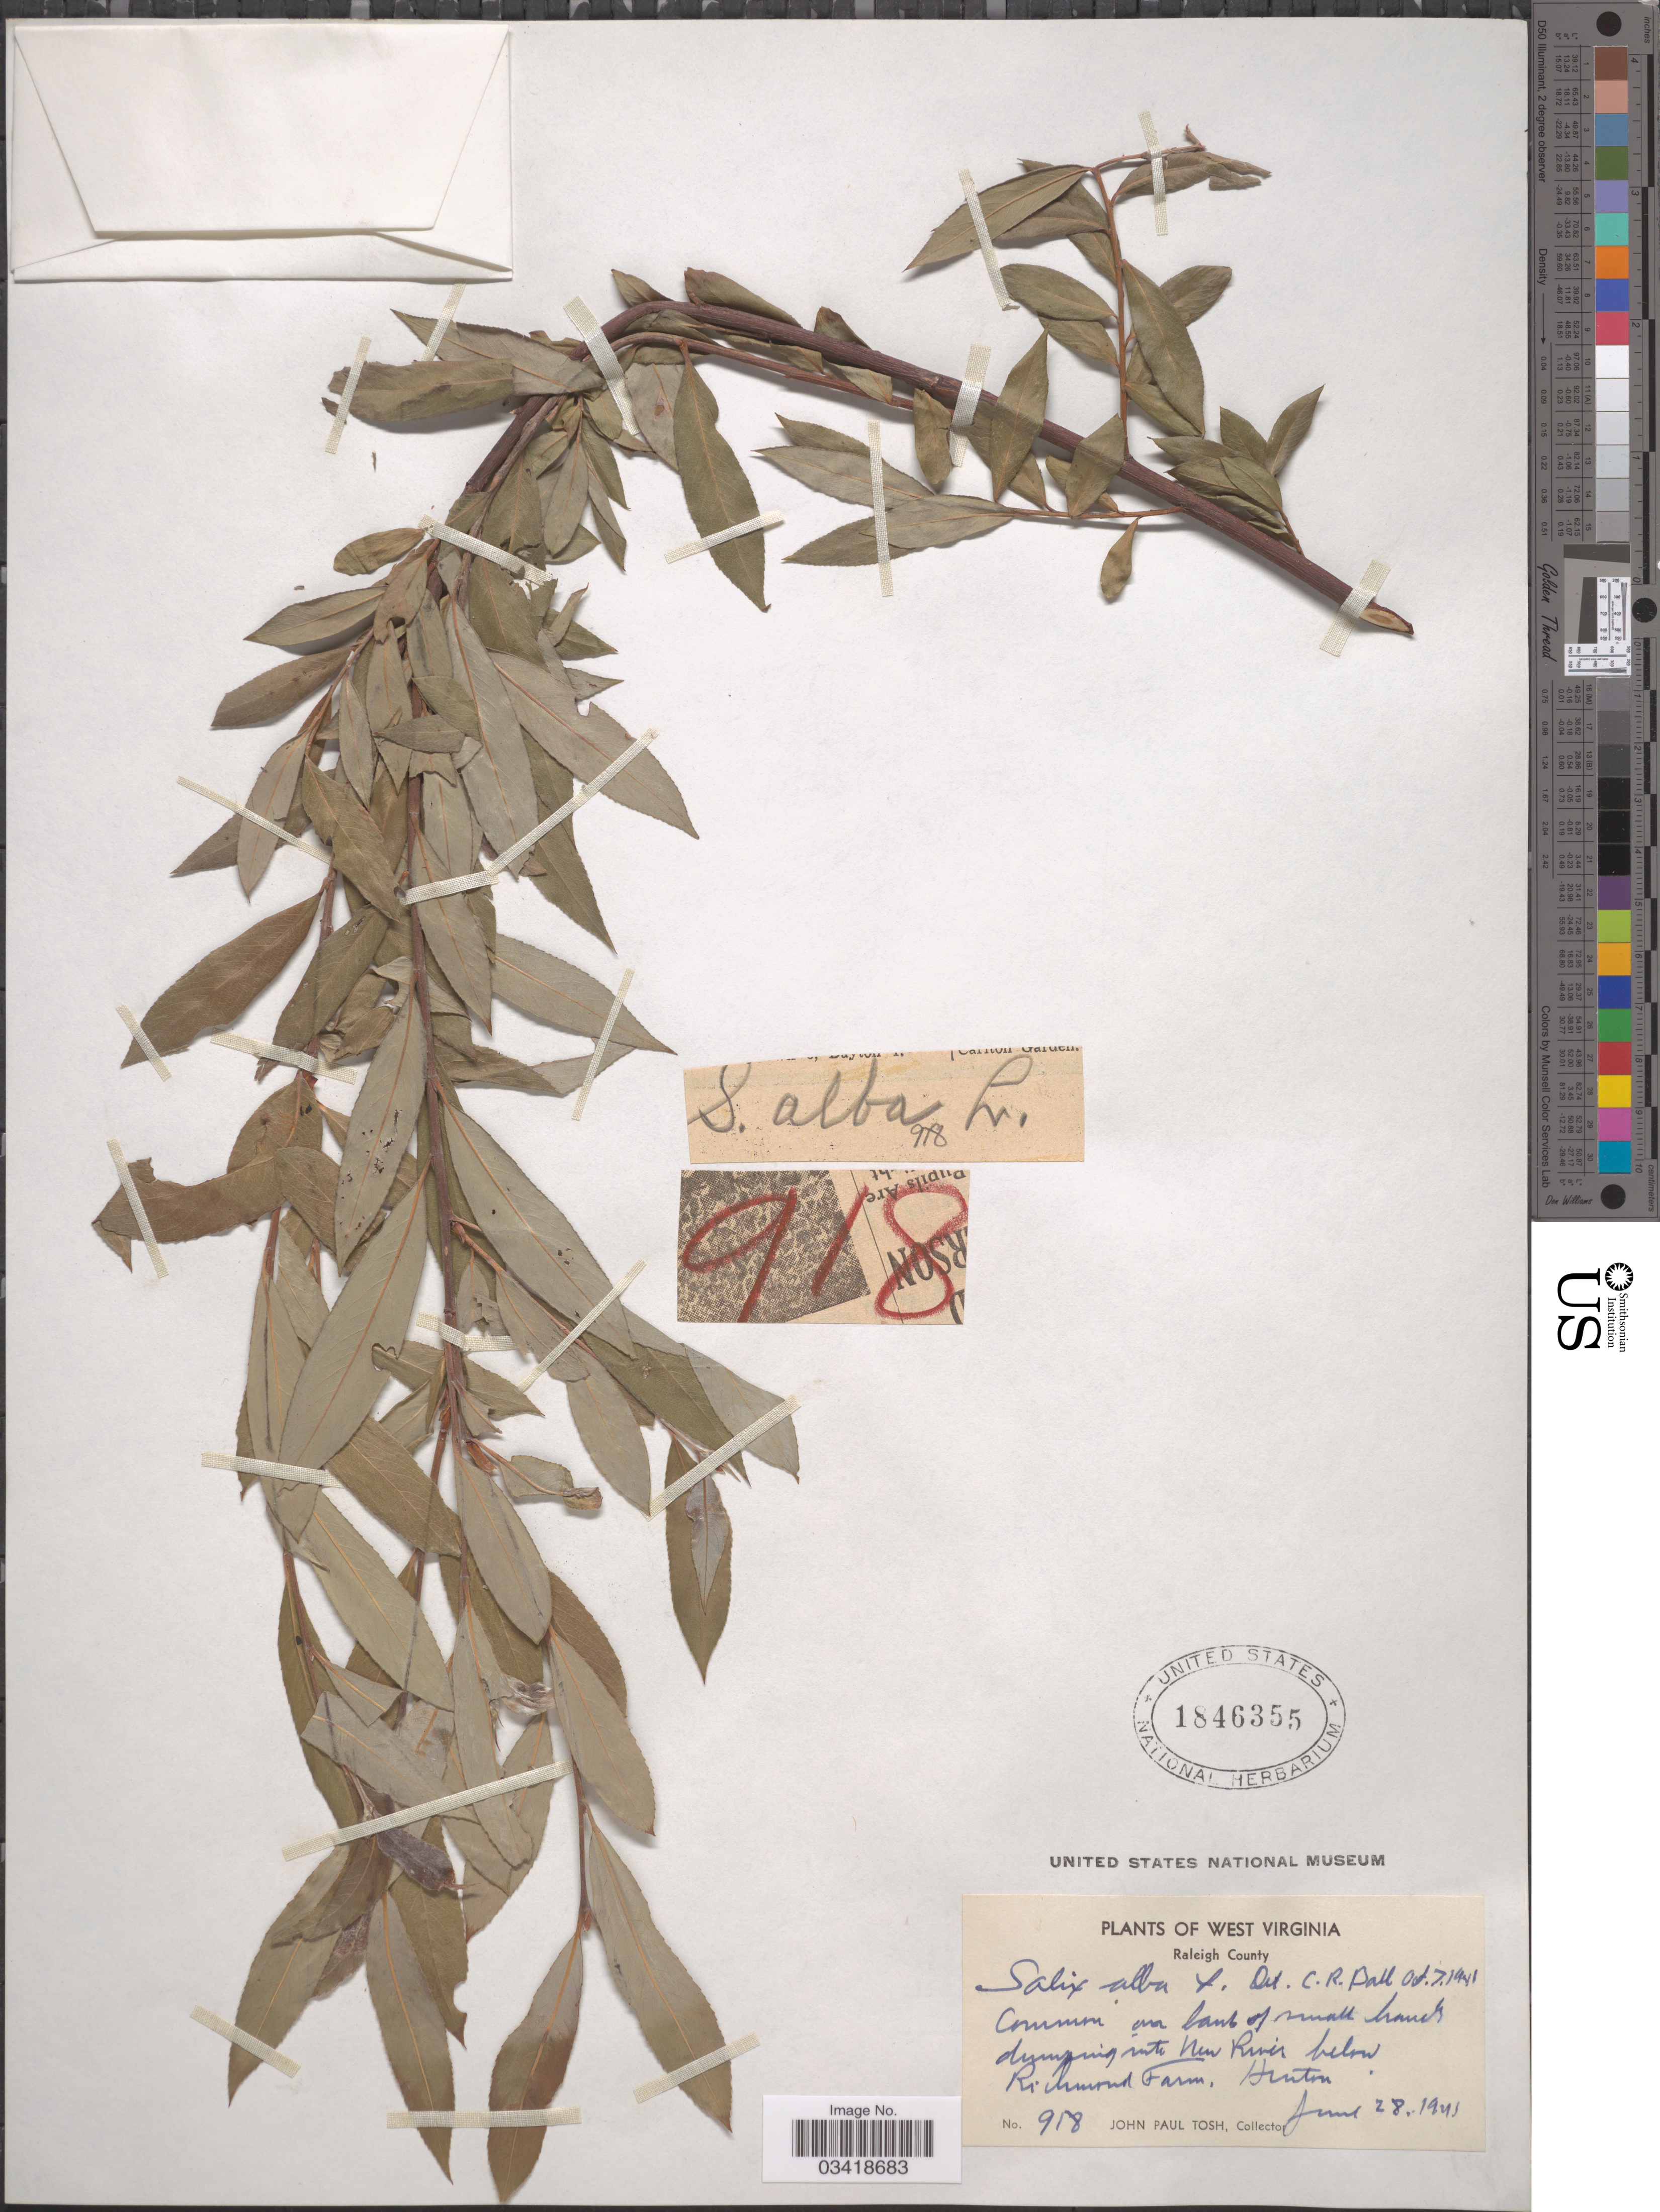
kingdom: Plantae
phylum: Tracheophyta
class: Magnoliopsida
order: Malpighiales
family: Salicaceae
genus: Salix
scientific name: Salix alba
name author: L.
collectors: J. Tosh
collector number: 918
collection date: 1941-06-28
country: United States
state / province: West Virginia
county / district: Raleigh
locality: Raleigh County. Common on bank of small branch dumping into New River below Richmond Farm. Hinton.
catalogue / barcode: US 1846355